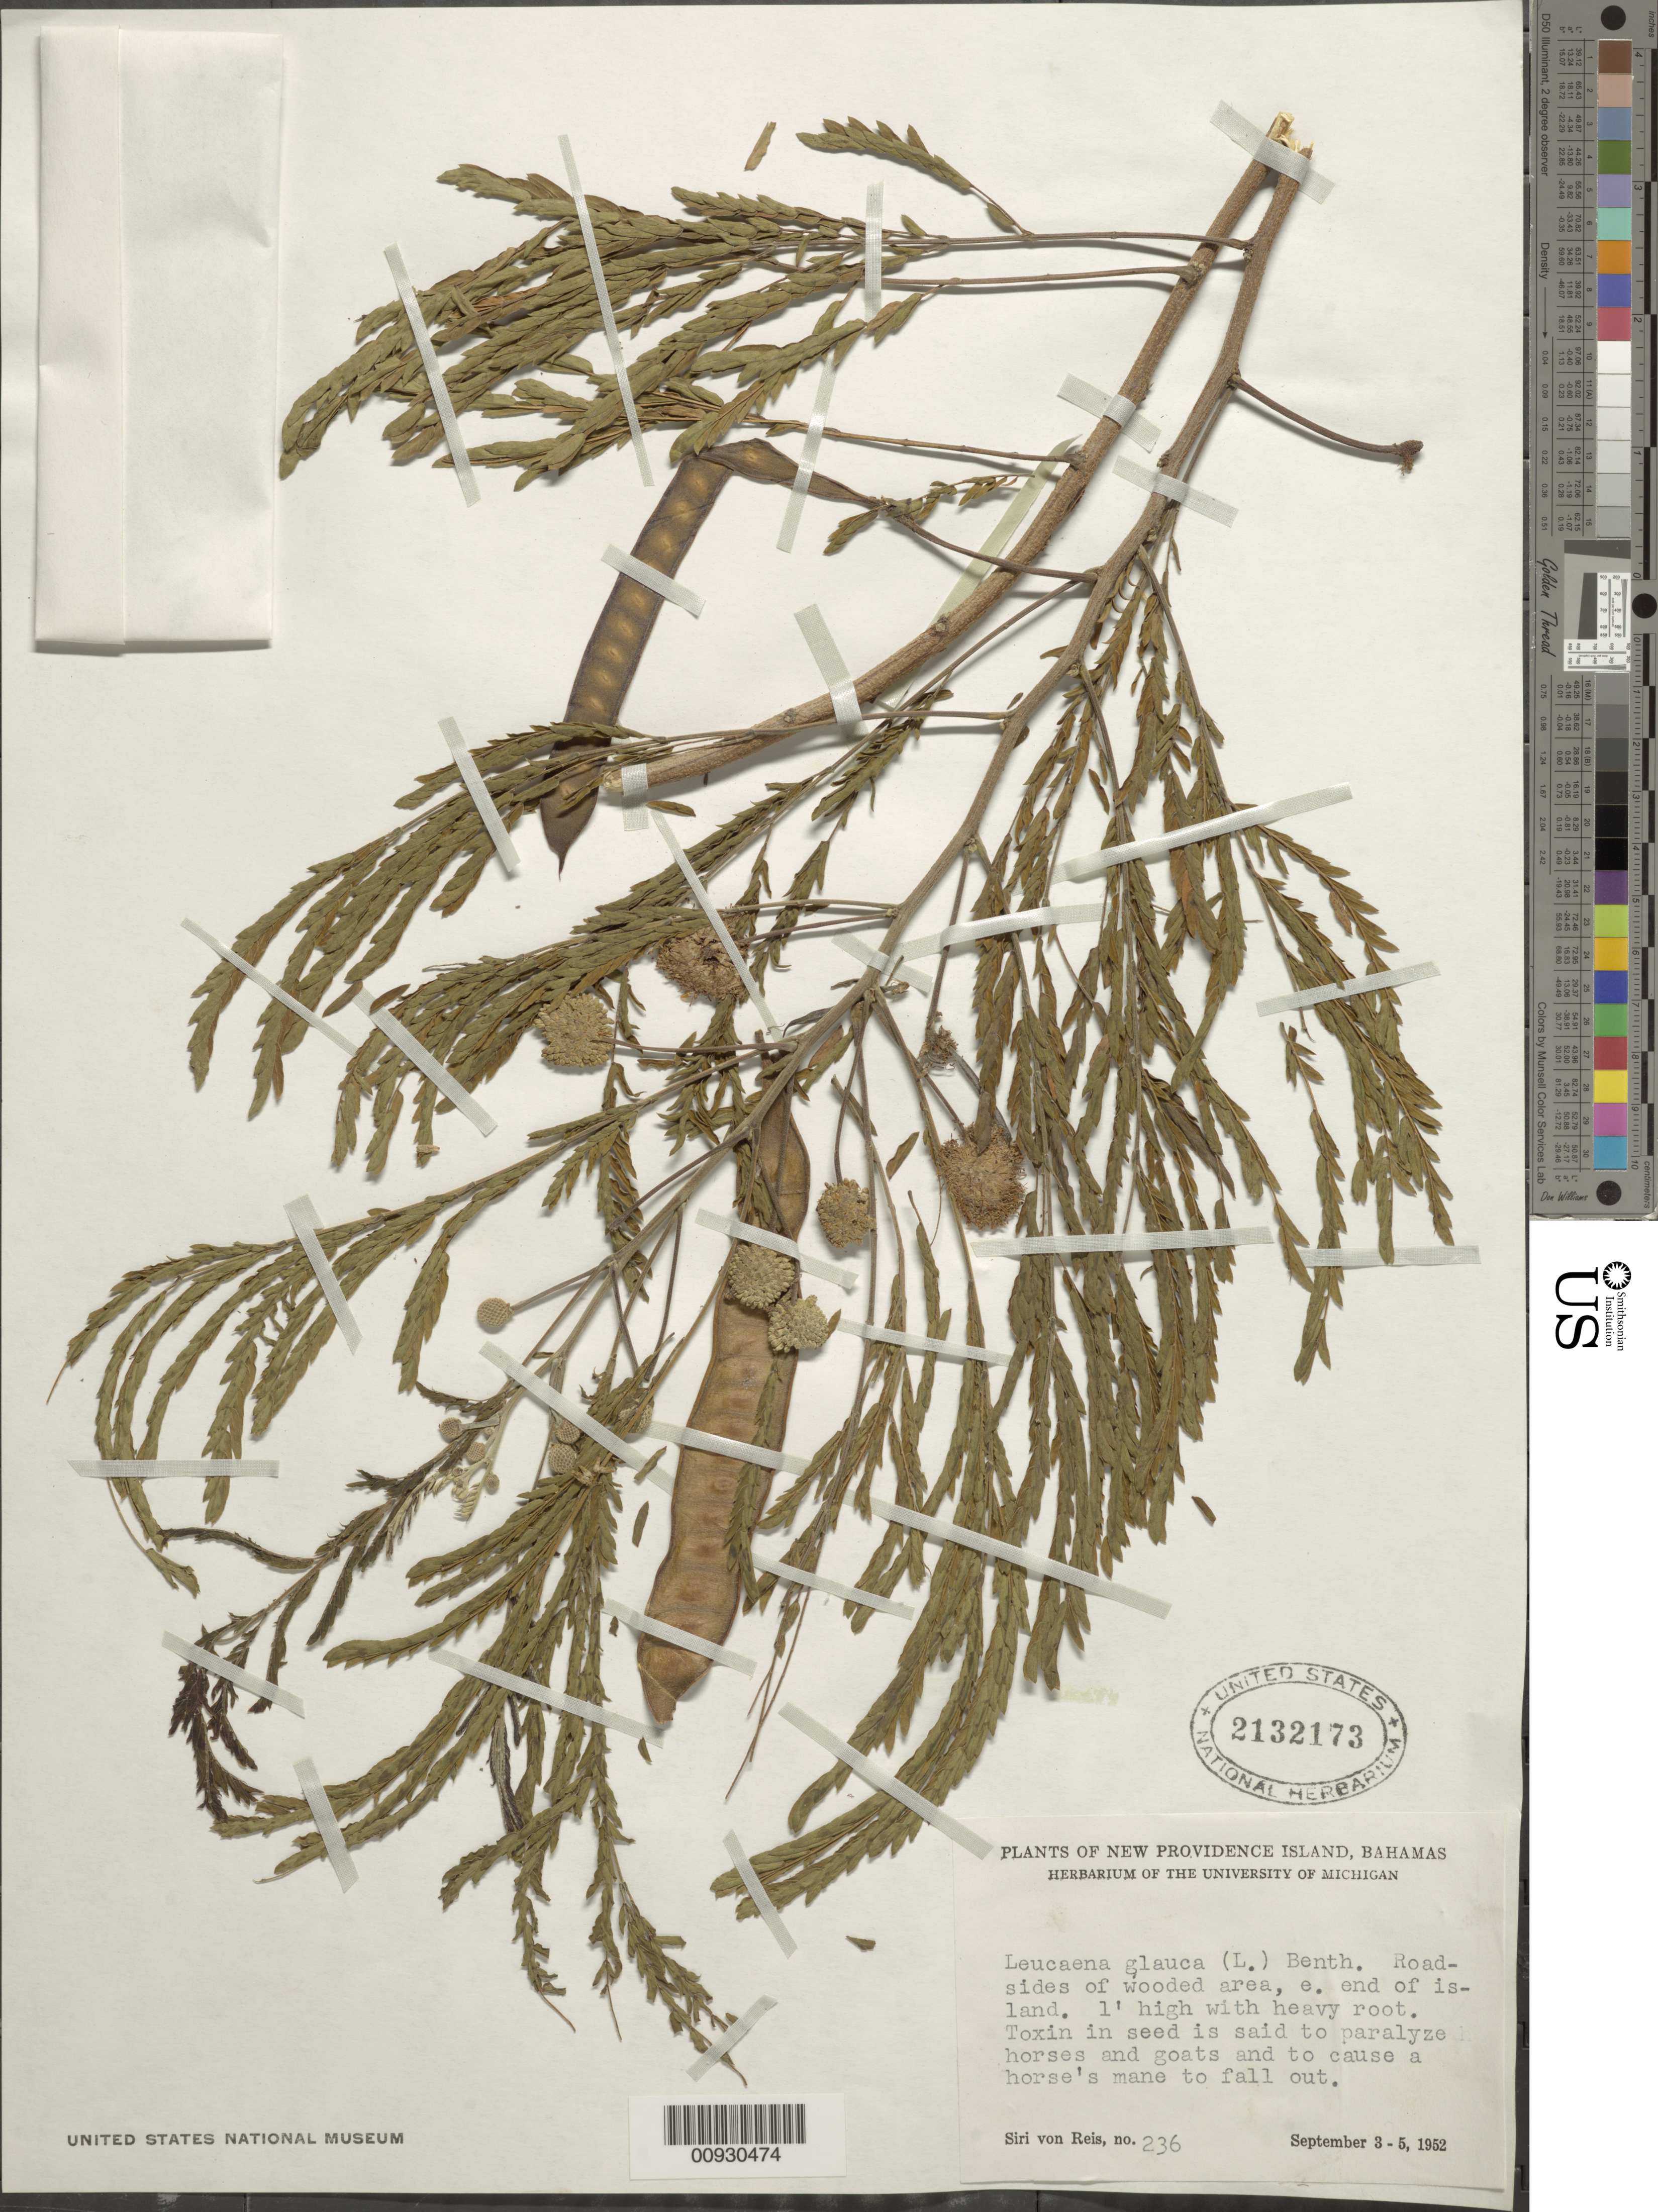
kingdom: Plantae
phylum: Tracheophyta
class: Magnoliopsida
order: Fabales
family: Fabaceae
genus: Leucaena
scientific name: Leucaena leucocephala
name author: (Lam.) de Wit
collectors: S. von Reis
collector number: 236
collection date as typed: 03 Sep 1952 to 05 Sep 1952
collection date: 1952-09-03/1952-09-05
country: Bahamas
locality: Roadsides of wooded area, E. end of the island.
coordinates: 0 N, 0 E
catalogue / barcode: US 2132173